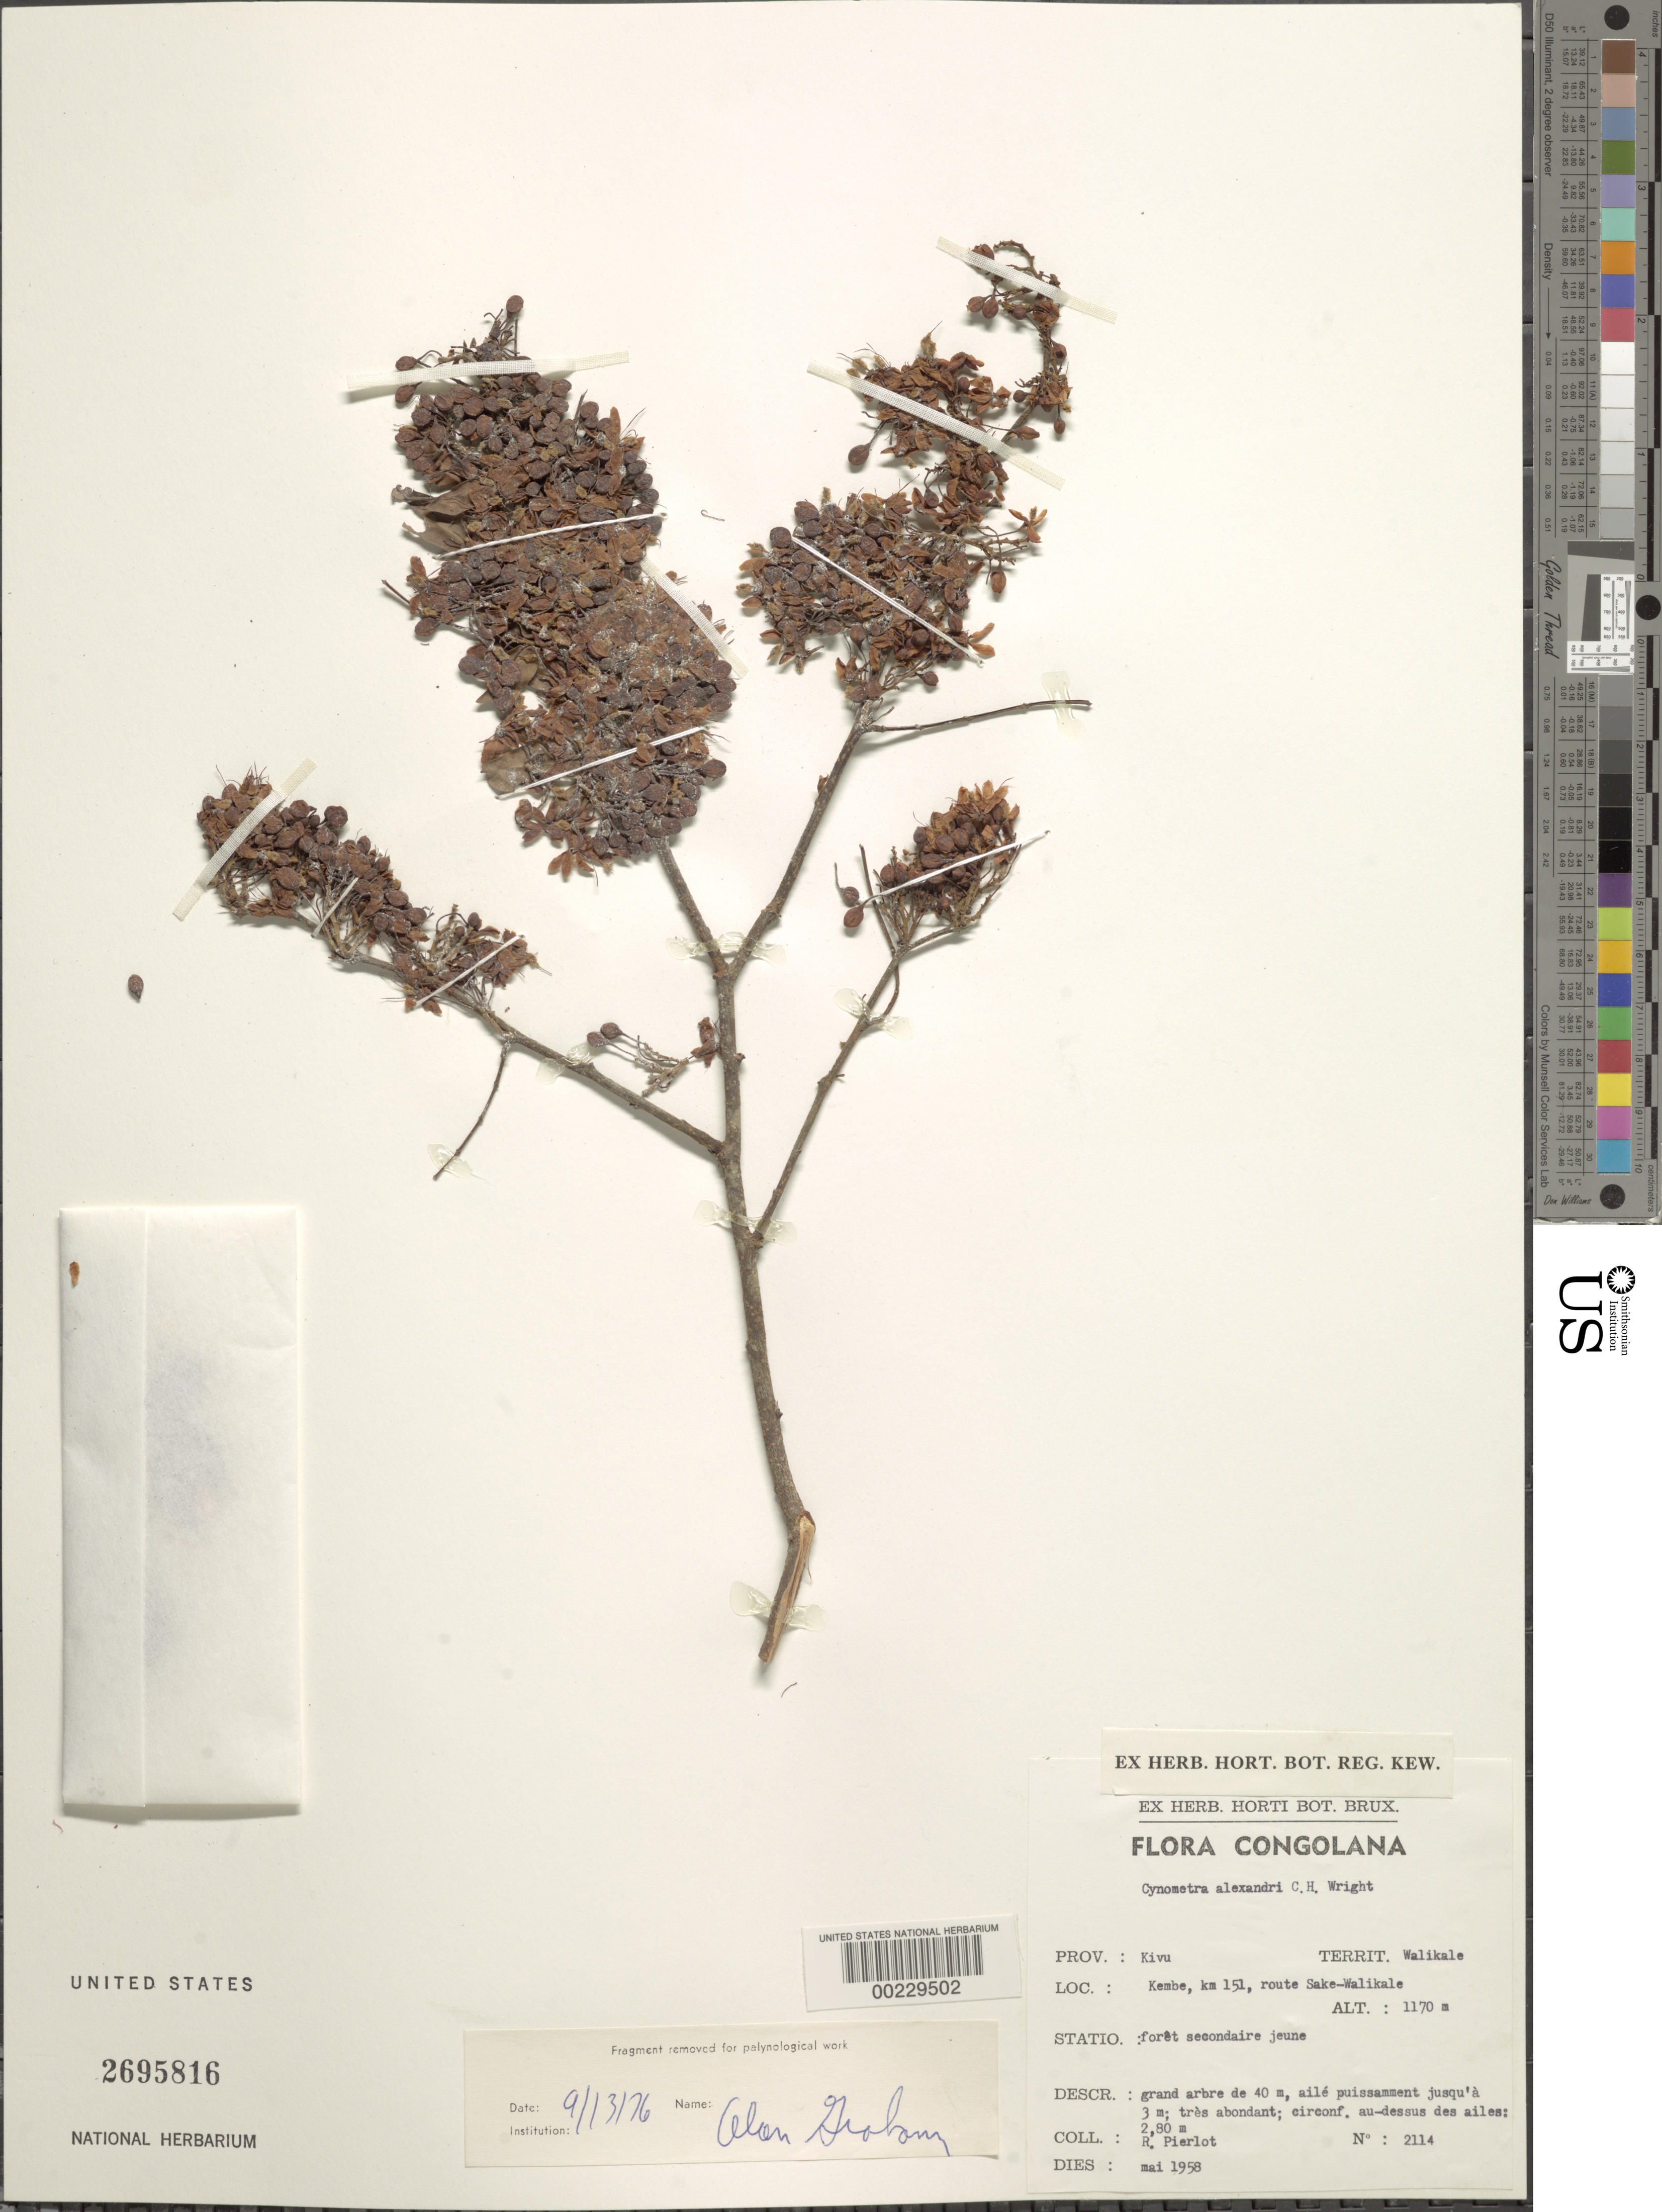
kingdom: Plantae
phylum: Tracheophyta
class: Magnoliopsida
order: Fabales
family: Fabaceae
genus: Cynometra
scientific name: Cynometra alexandri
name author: C.H. Wright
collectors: R. Pierlot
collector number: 2114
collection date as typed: May 1958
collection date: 1958-05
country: Congo, Democratic Republic of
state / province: Nord-Kivu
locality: Kembe, km 151, route Sake-Walikale; Walikale Terr.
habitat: Young secondary forest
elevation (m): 1170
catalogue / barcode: US 2695816